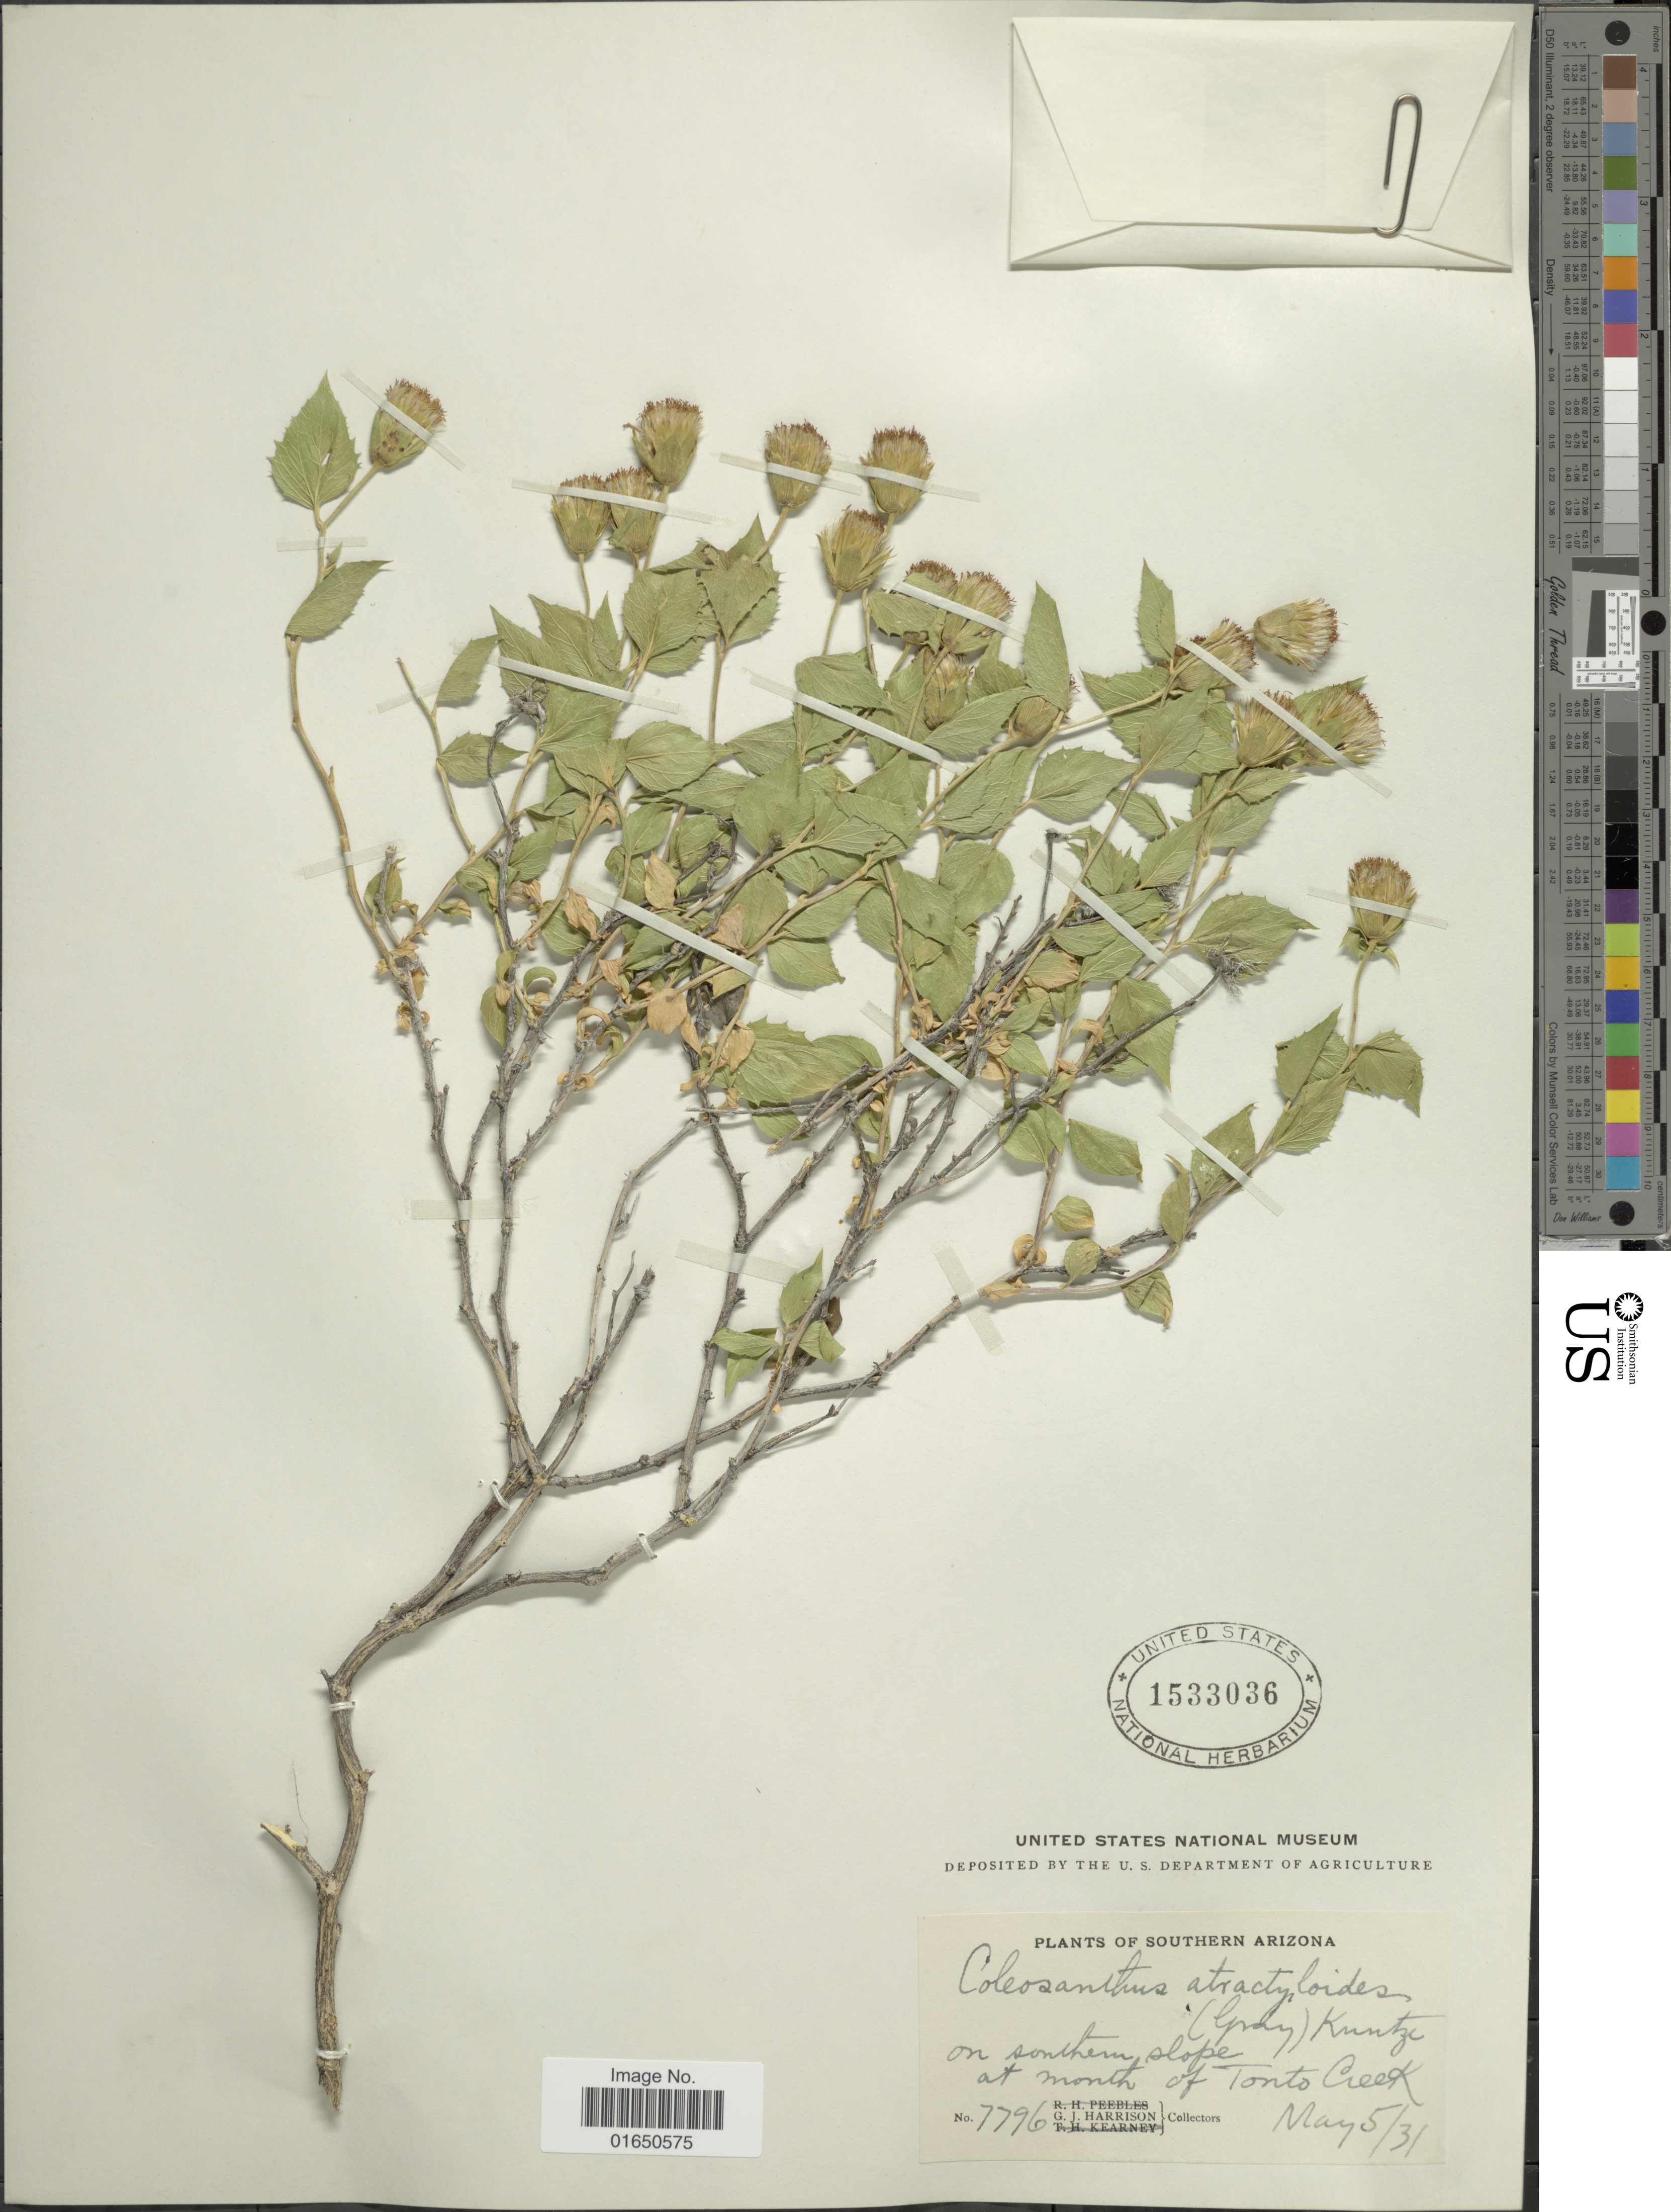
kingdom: Plantae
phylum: Tracheophyta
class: Magnoliopsida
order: Asterales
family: Asteraceae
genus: Brickellia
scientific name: Brickellia atractyloides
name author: A. Gray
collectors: G. J. Harrison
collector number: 7796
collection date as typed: Transcribed d/m/y: 5/5/31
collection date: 1931-05-05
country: United States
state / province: Arizona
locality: Southern Arizona. on southern slope at mouth of Tonto Creek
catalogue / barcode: US 1533036